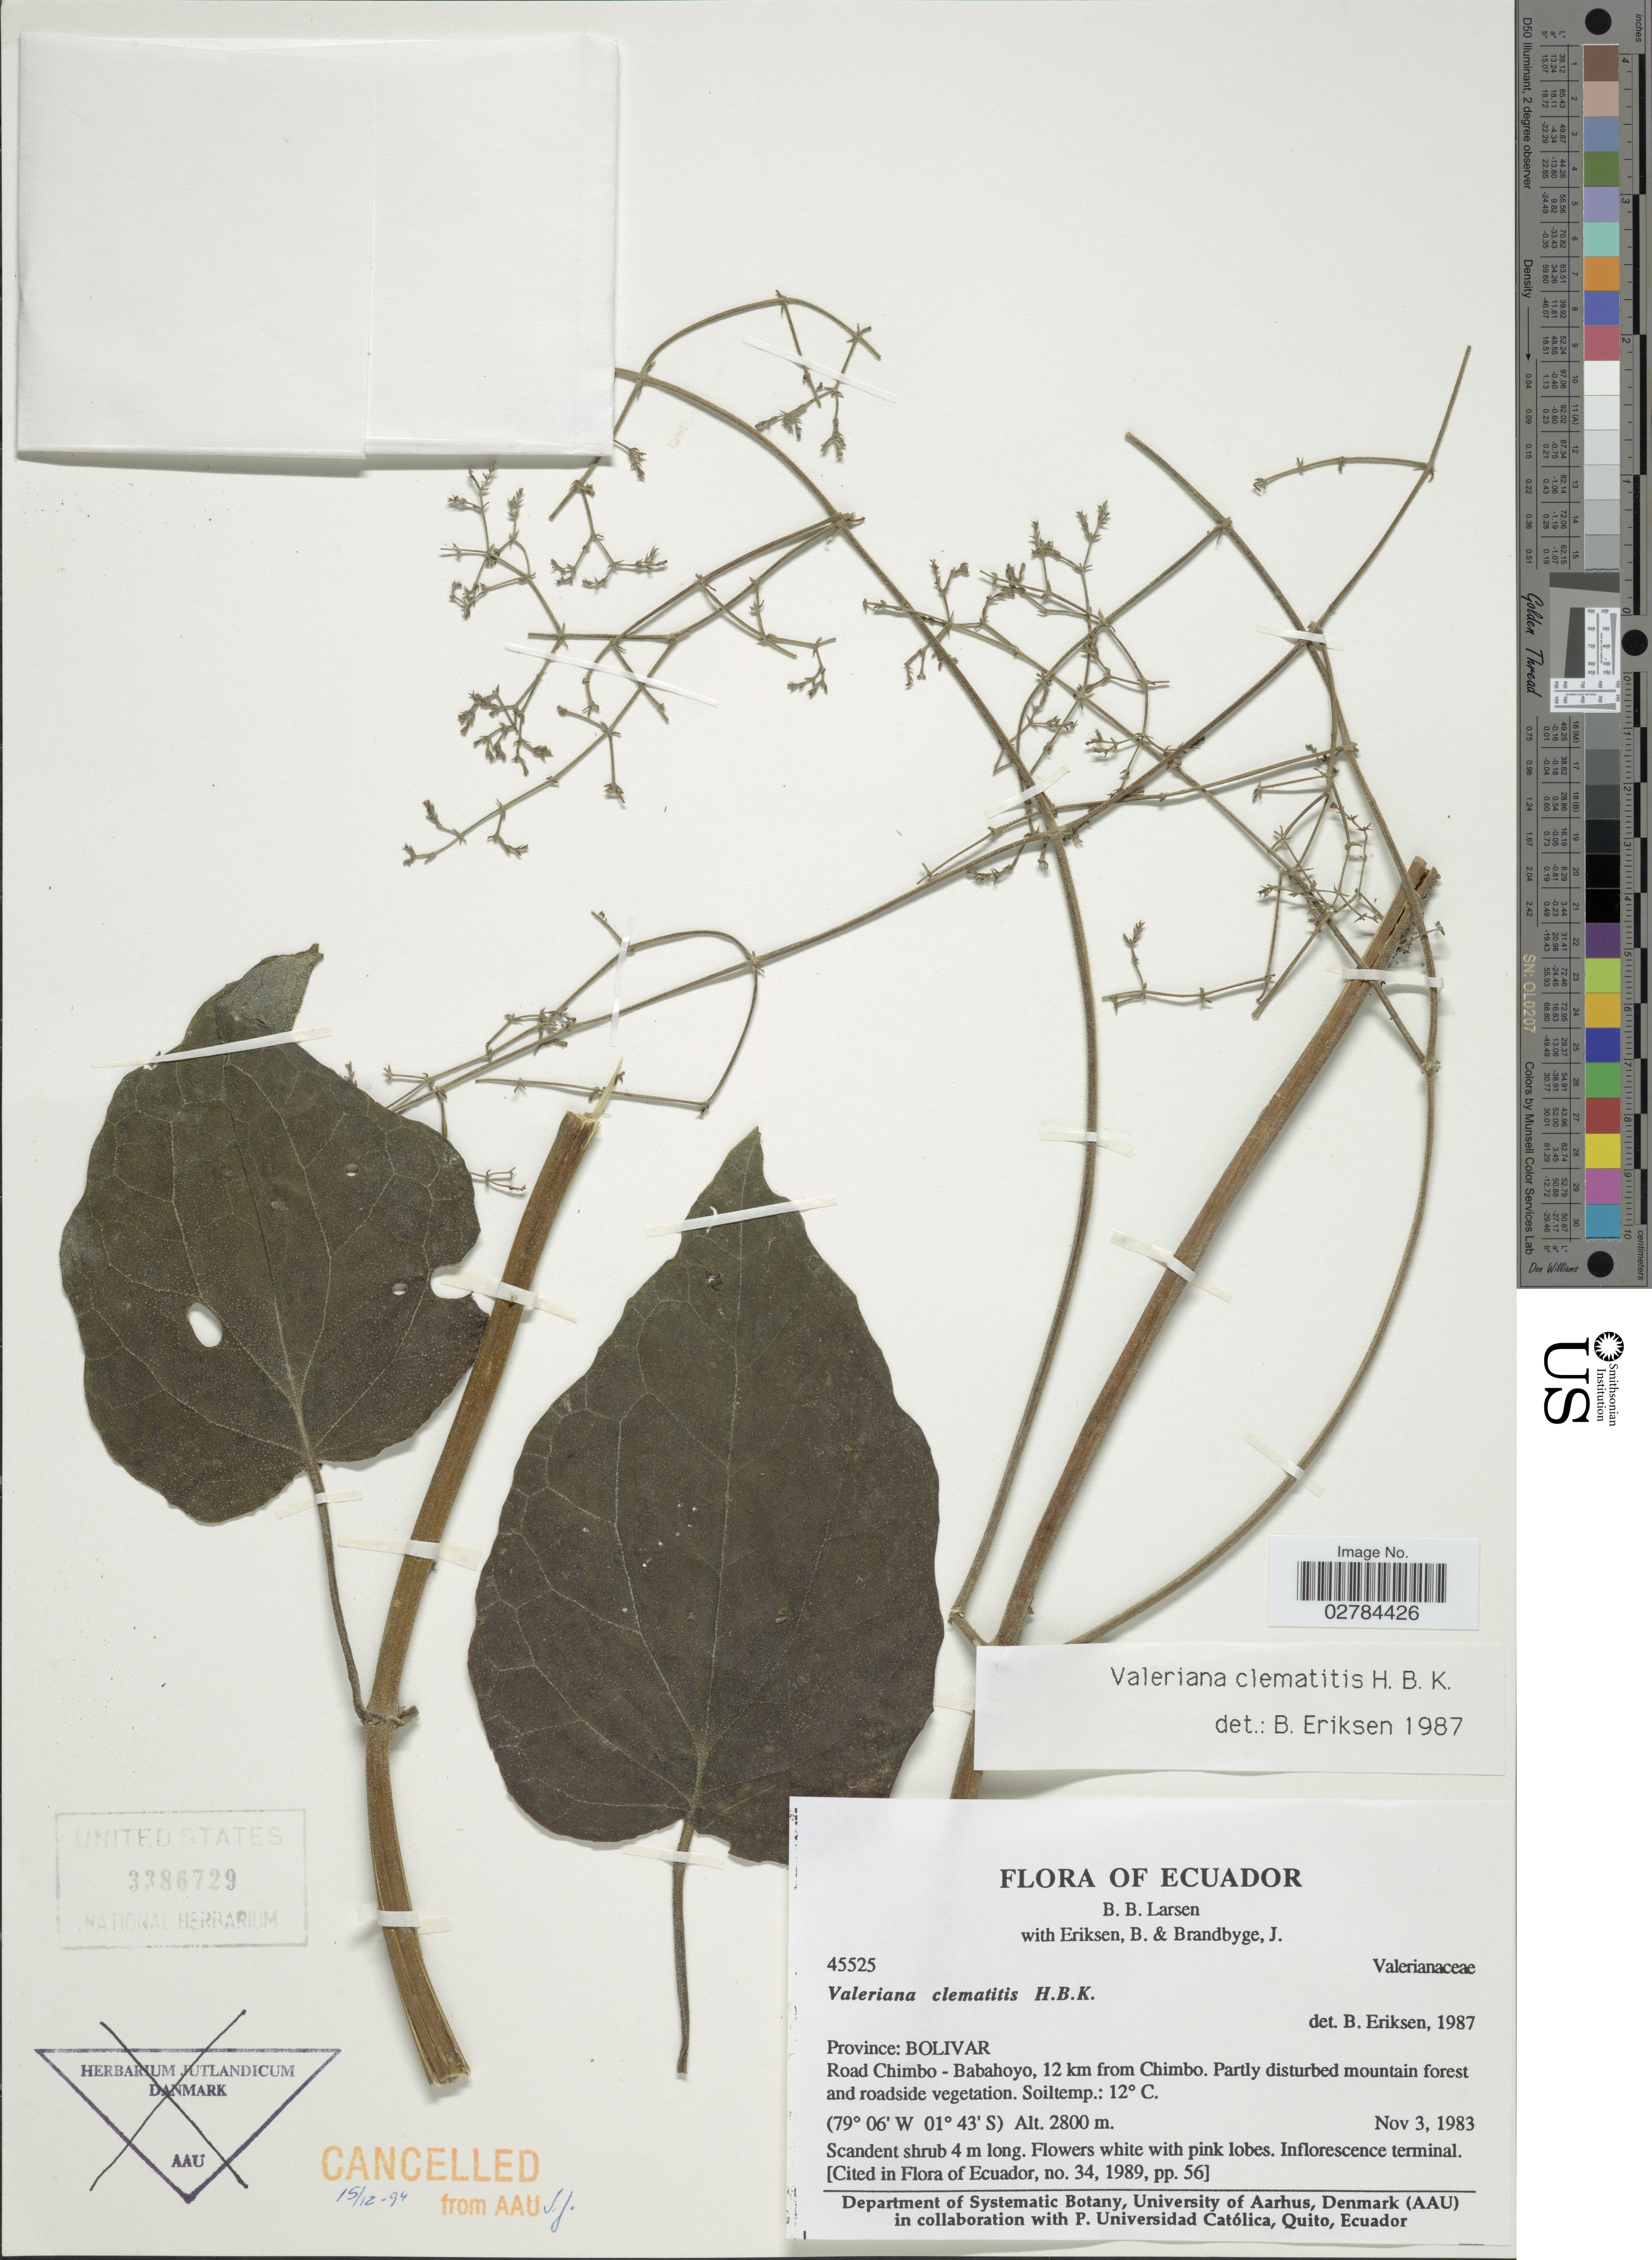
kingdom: Plantae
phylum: Tracheophyta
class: Magnoliopsida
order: Dipsacales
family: Caprifoliaceae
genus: Valeriana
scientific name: Valeriana clematitis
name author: Kunth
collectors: B. Larsen, B. Eriksen & J. Brandbyge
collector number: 45525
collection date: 1983-11-03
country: Ecuador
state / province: Bolívar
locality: Road Chimbo - Babahayo, 12 km from Chimbo.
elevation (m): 2800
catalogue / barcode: US 3386729